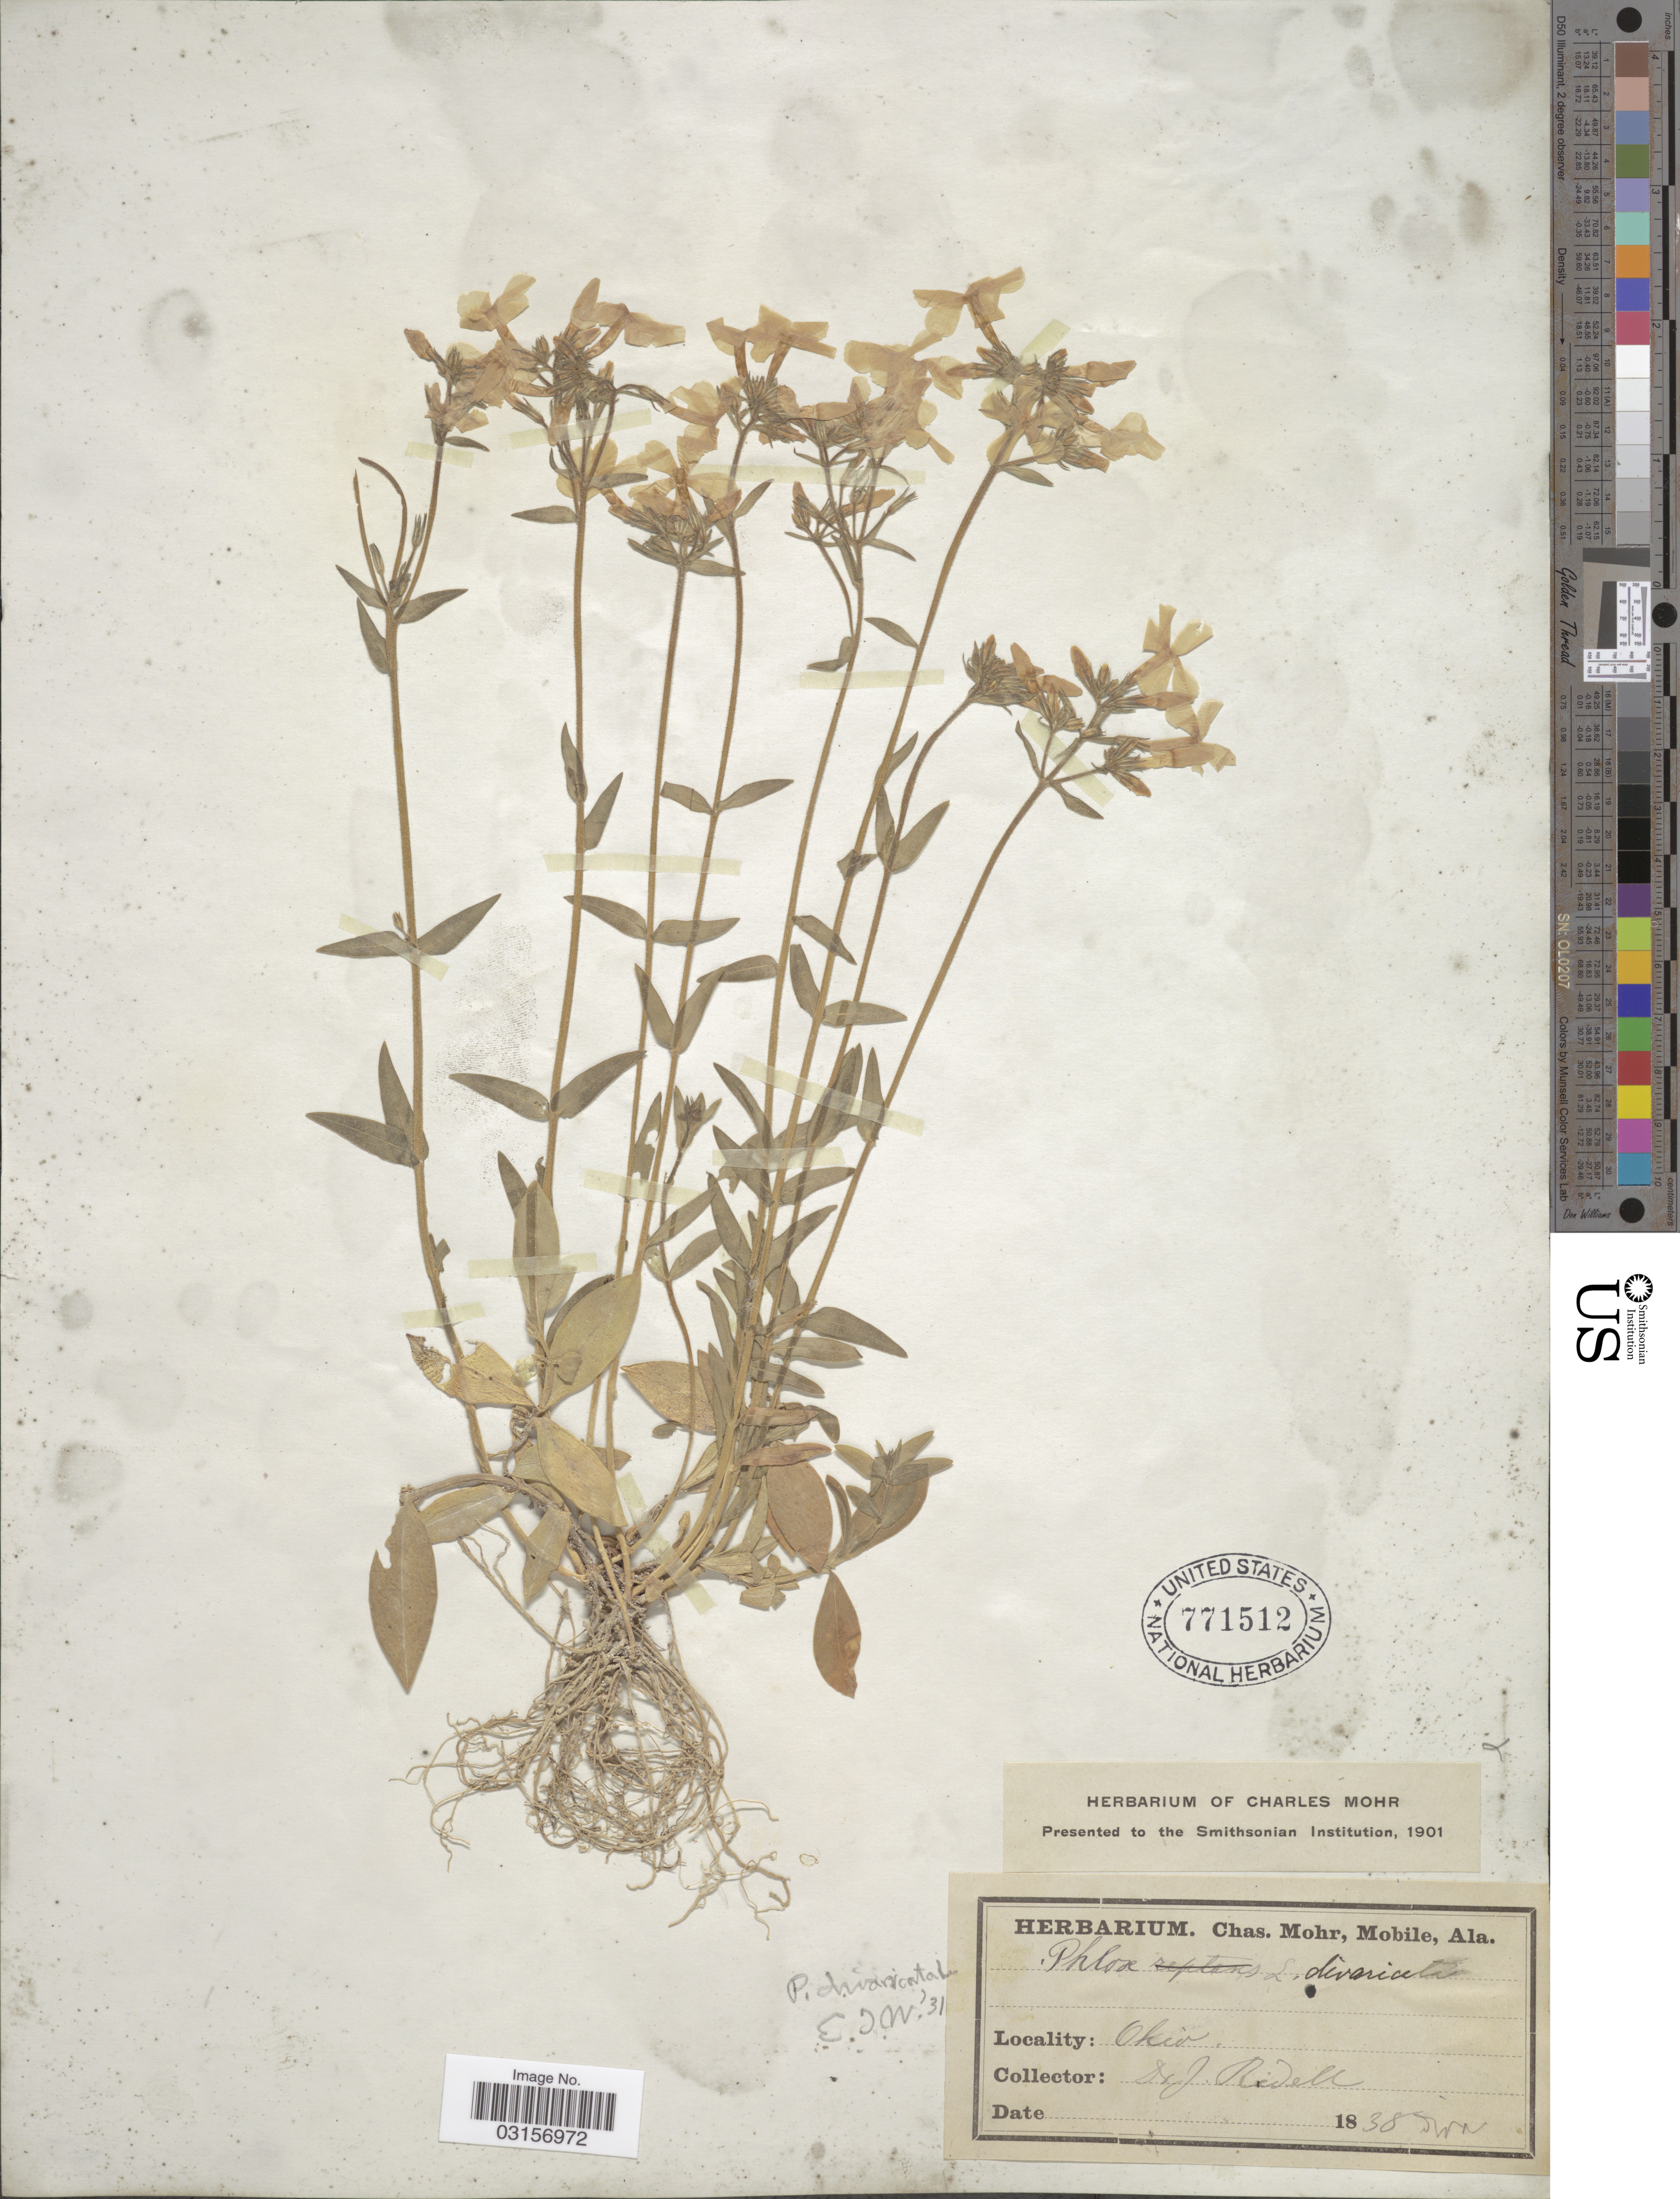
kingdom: Plantae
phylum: Tracheophyta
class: Magnoliopsida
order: Ericales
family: Polemoniaceae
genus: Phlox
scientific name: Phlox divaricata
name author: L.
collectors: J. Ridell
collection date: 1838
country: United States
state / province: Ohio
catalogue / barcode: US 771512